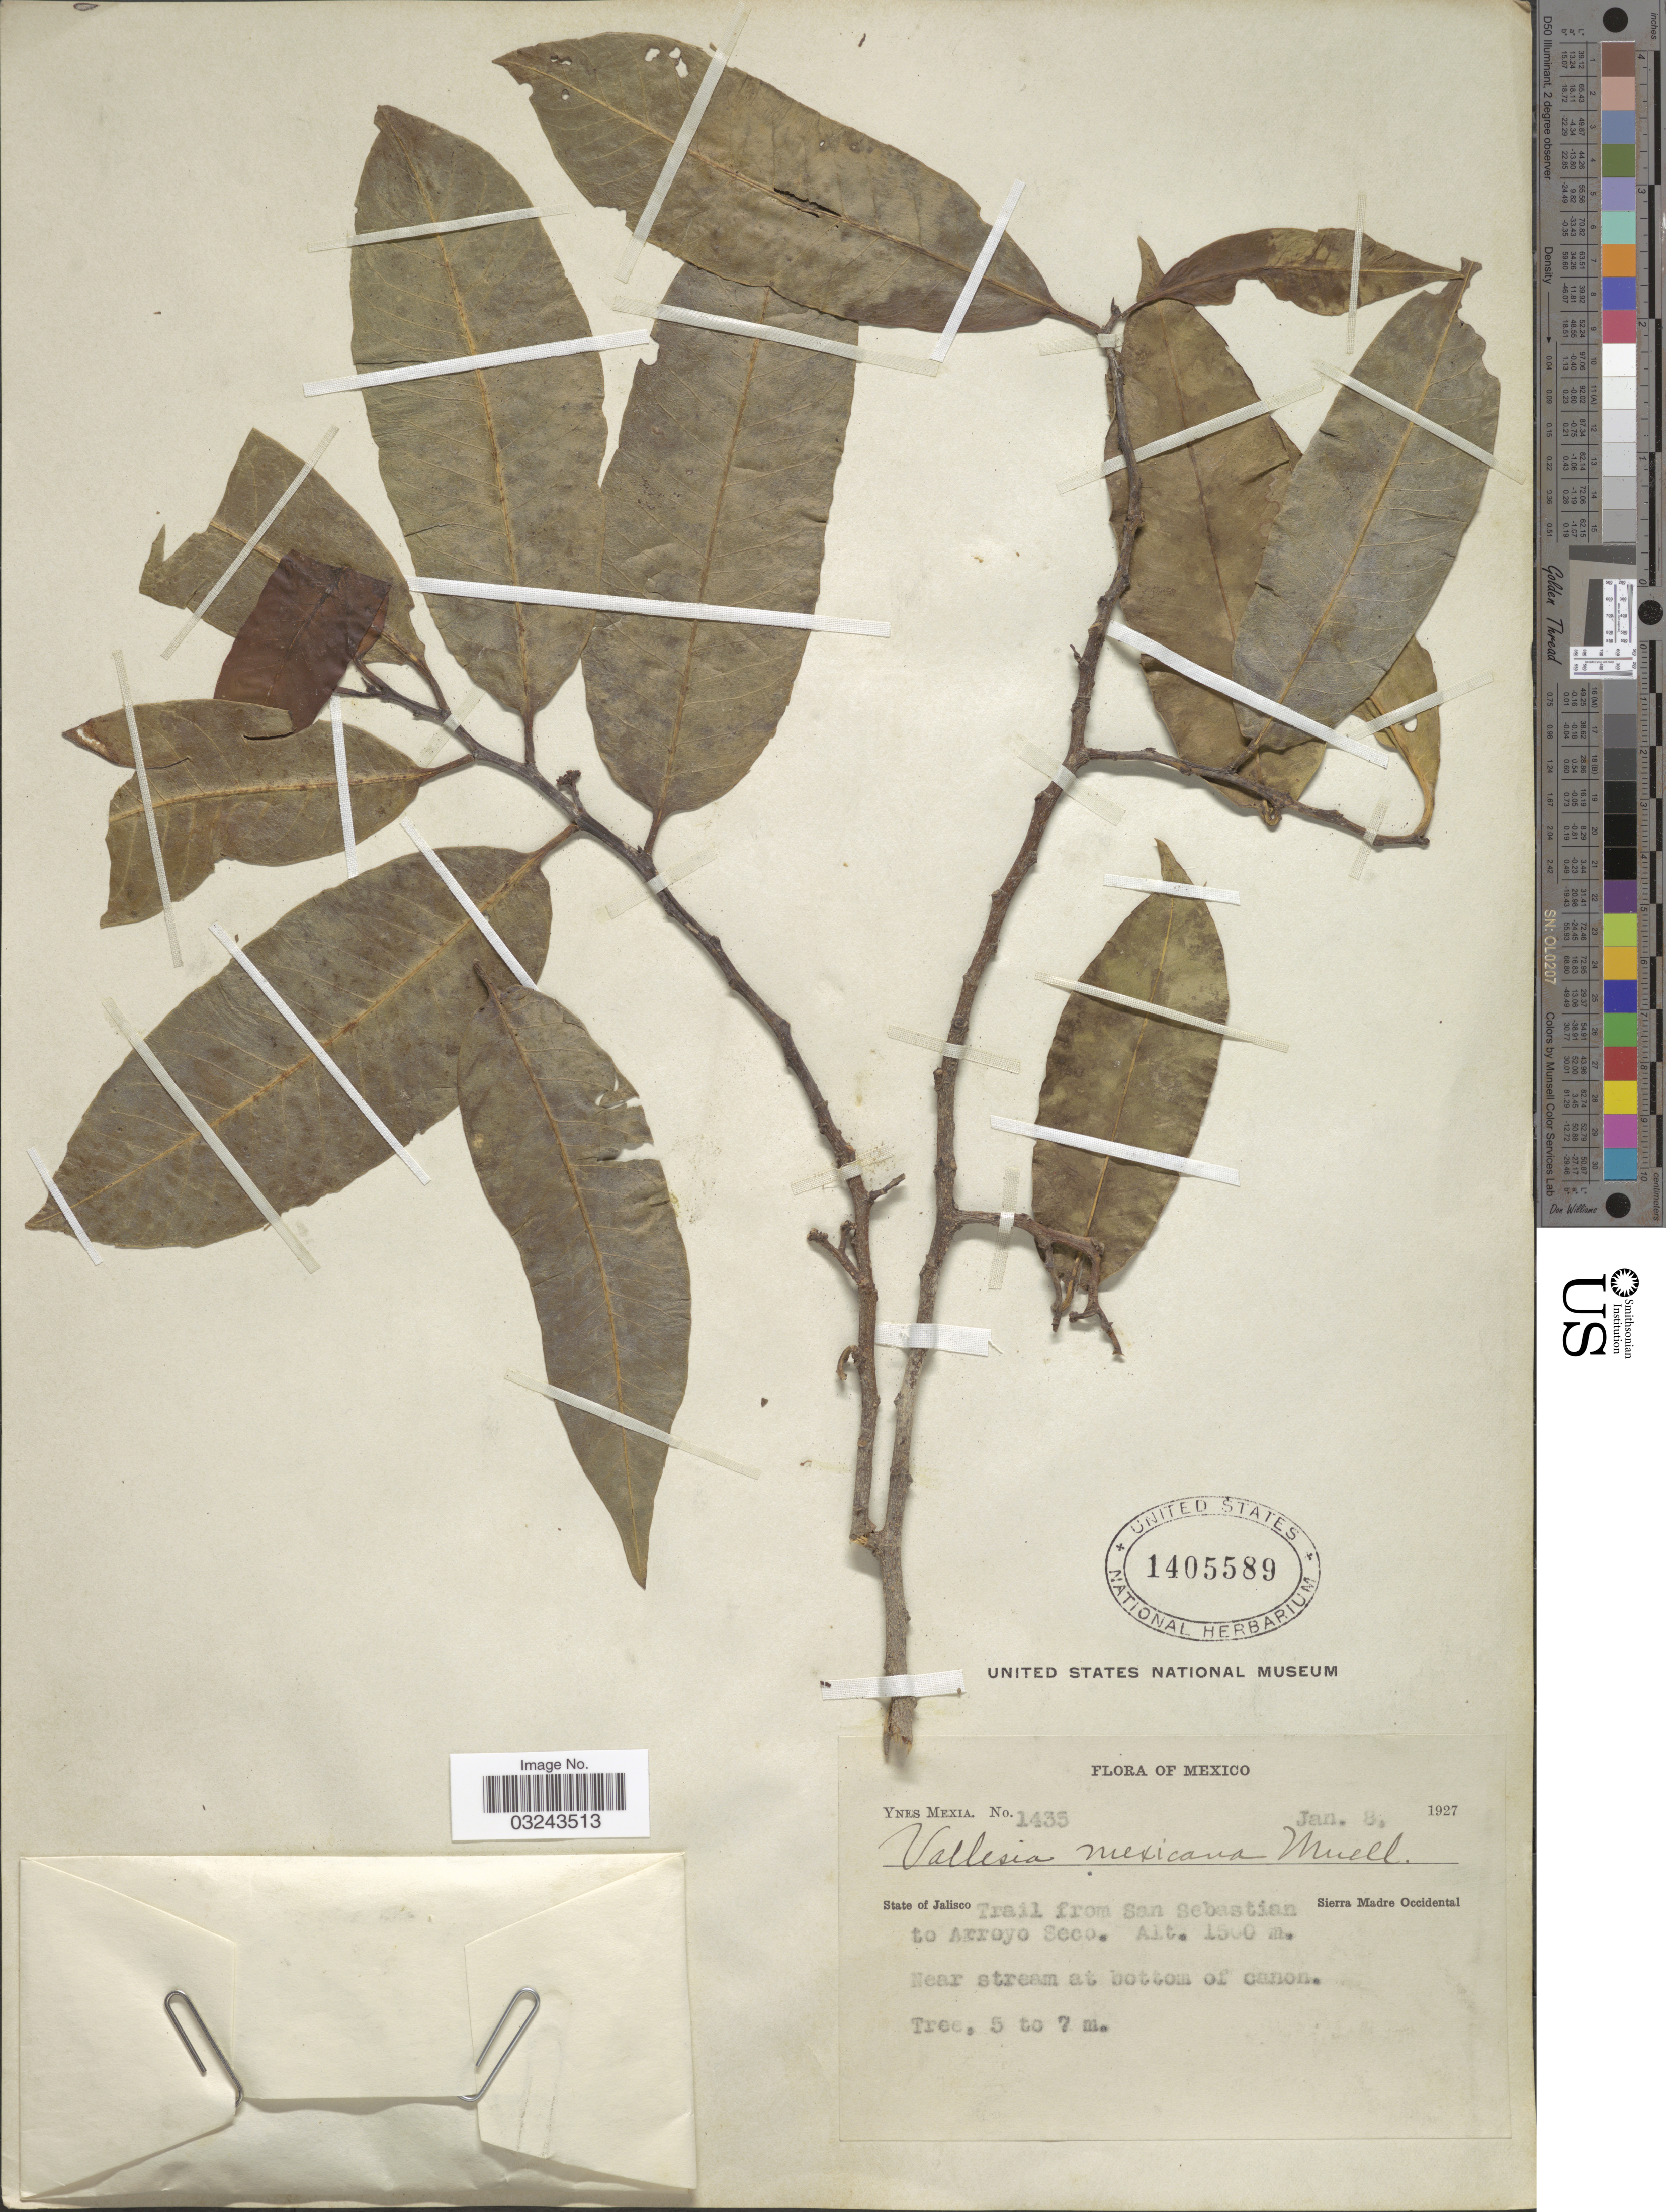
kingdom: Plantae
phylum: Tracheophyta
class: Magnoliopsida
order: Gentianales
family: Apocynaceae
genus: Vallesia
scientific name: Vallesia mexicana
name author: Müll. Arg.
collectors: Y. Mexia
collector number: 1435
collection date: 1927-01-08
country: Mexico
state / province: Jalisco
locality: State of Jalisco, Trail from San Sebastian, to Arroyo Seco, Sierra Madre Occidental.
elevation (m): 1500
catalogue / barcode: US 1405589